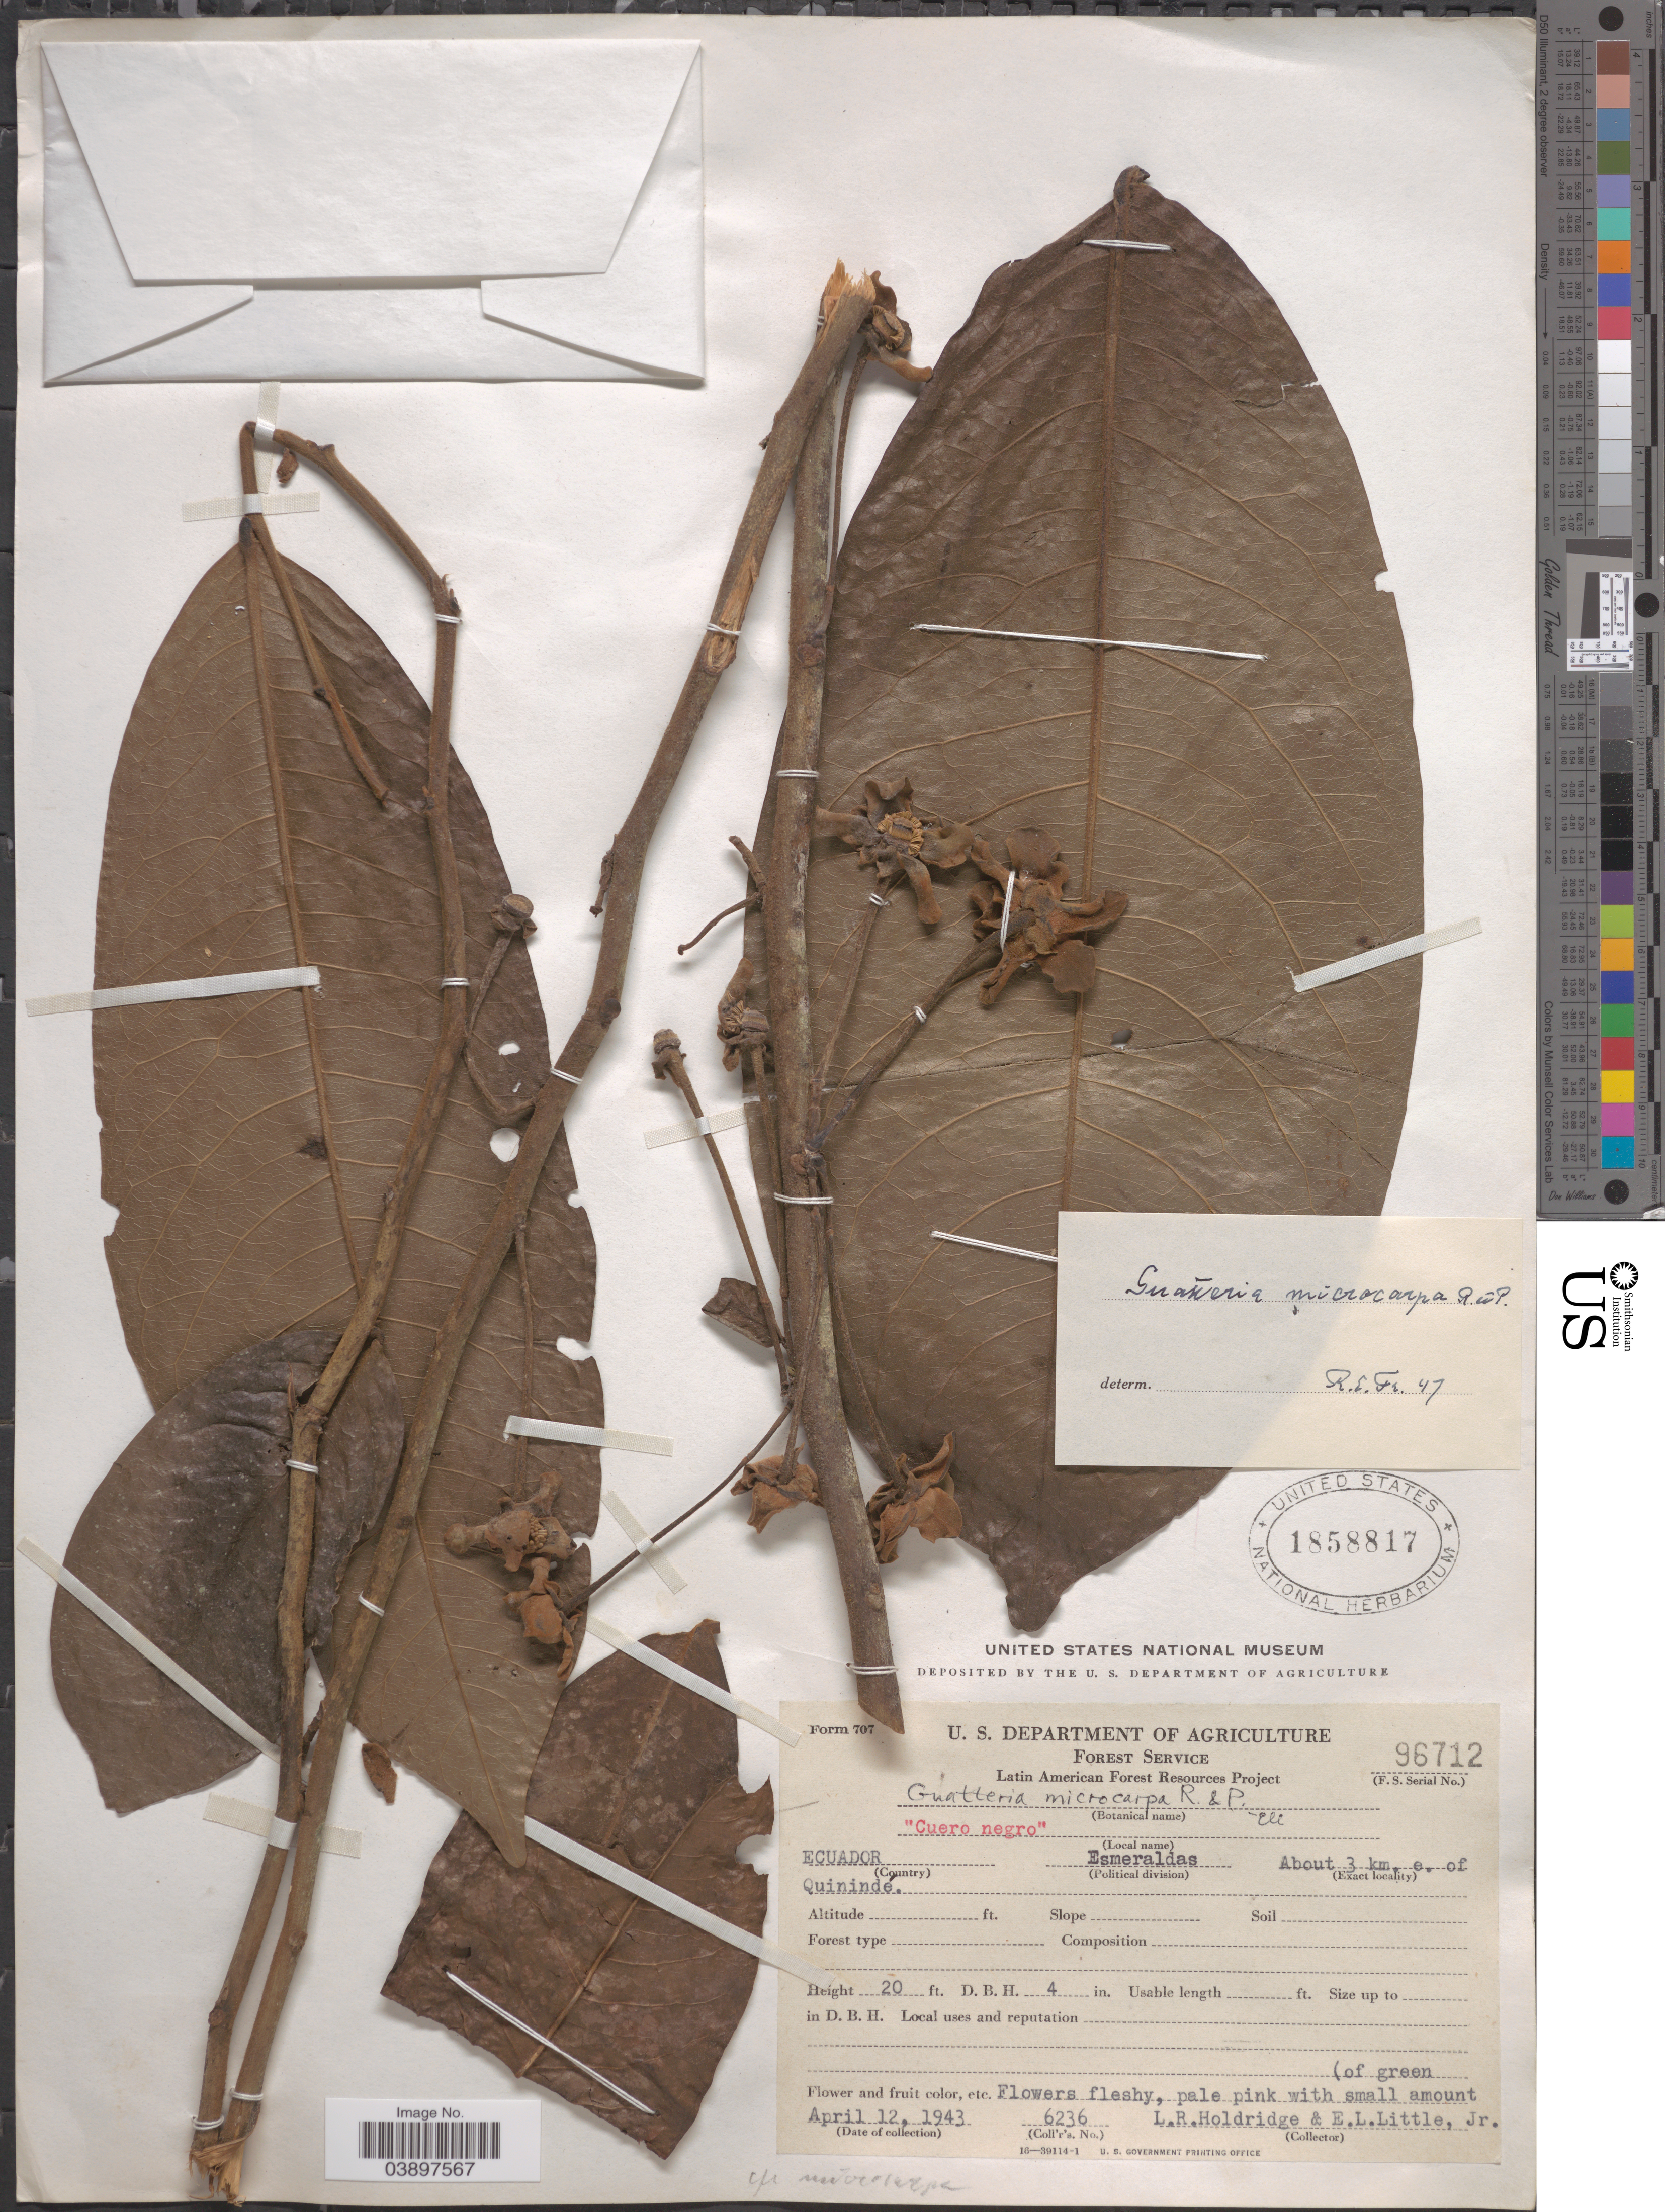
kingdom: Plantae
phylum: Tracheophyta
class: Magnoliopsida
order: Magnoliales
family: Annonaceae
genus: Guatteria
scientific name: Guatteria microcarpa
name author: Ruiz & Pav. ex E.A. López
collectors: L. Holdridge & E. L. Little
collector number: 6236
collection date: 1943-04-12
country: Ecuador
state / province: Esmeraldas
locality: About 3 km. e. of Quininde.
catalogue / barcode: US 1858817